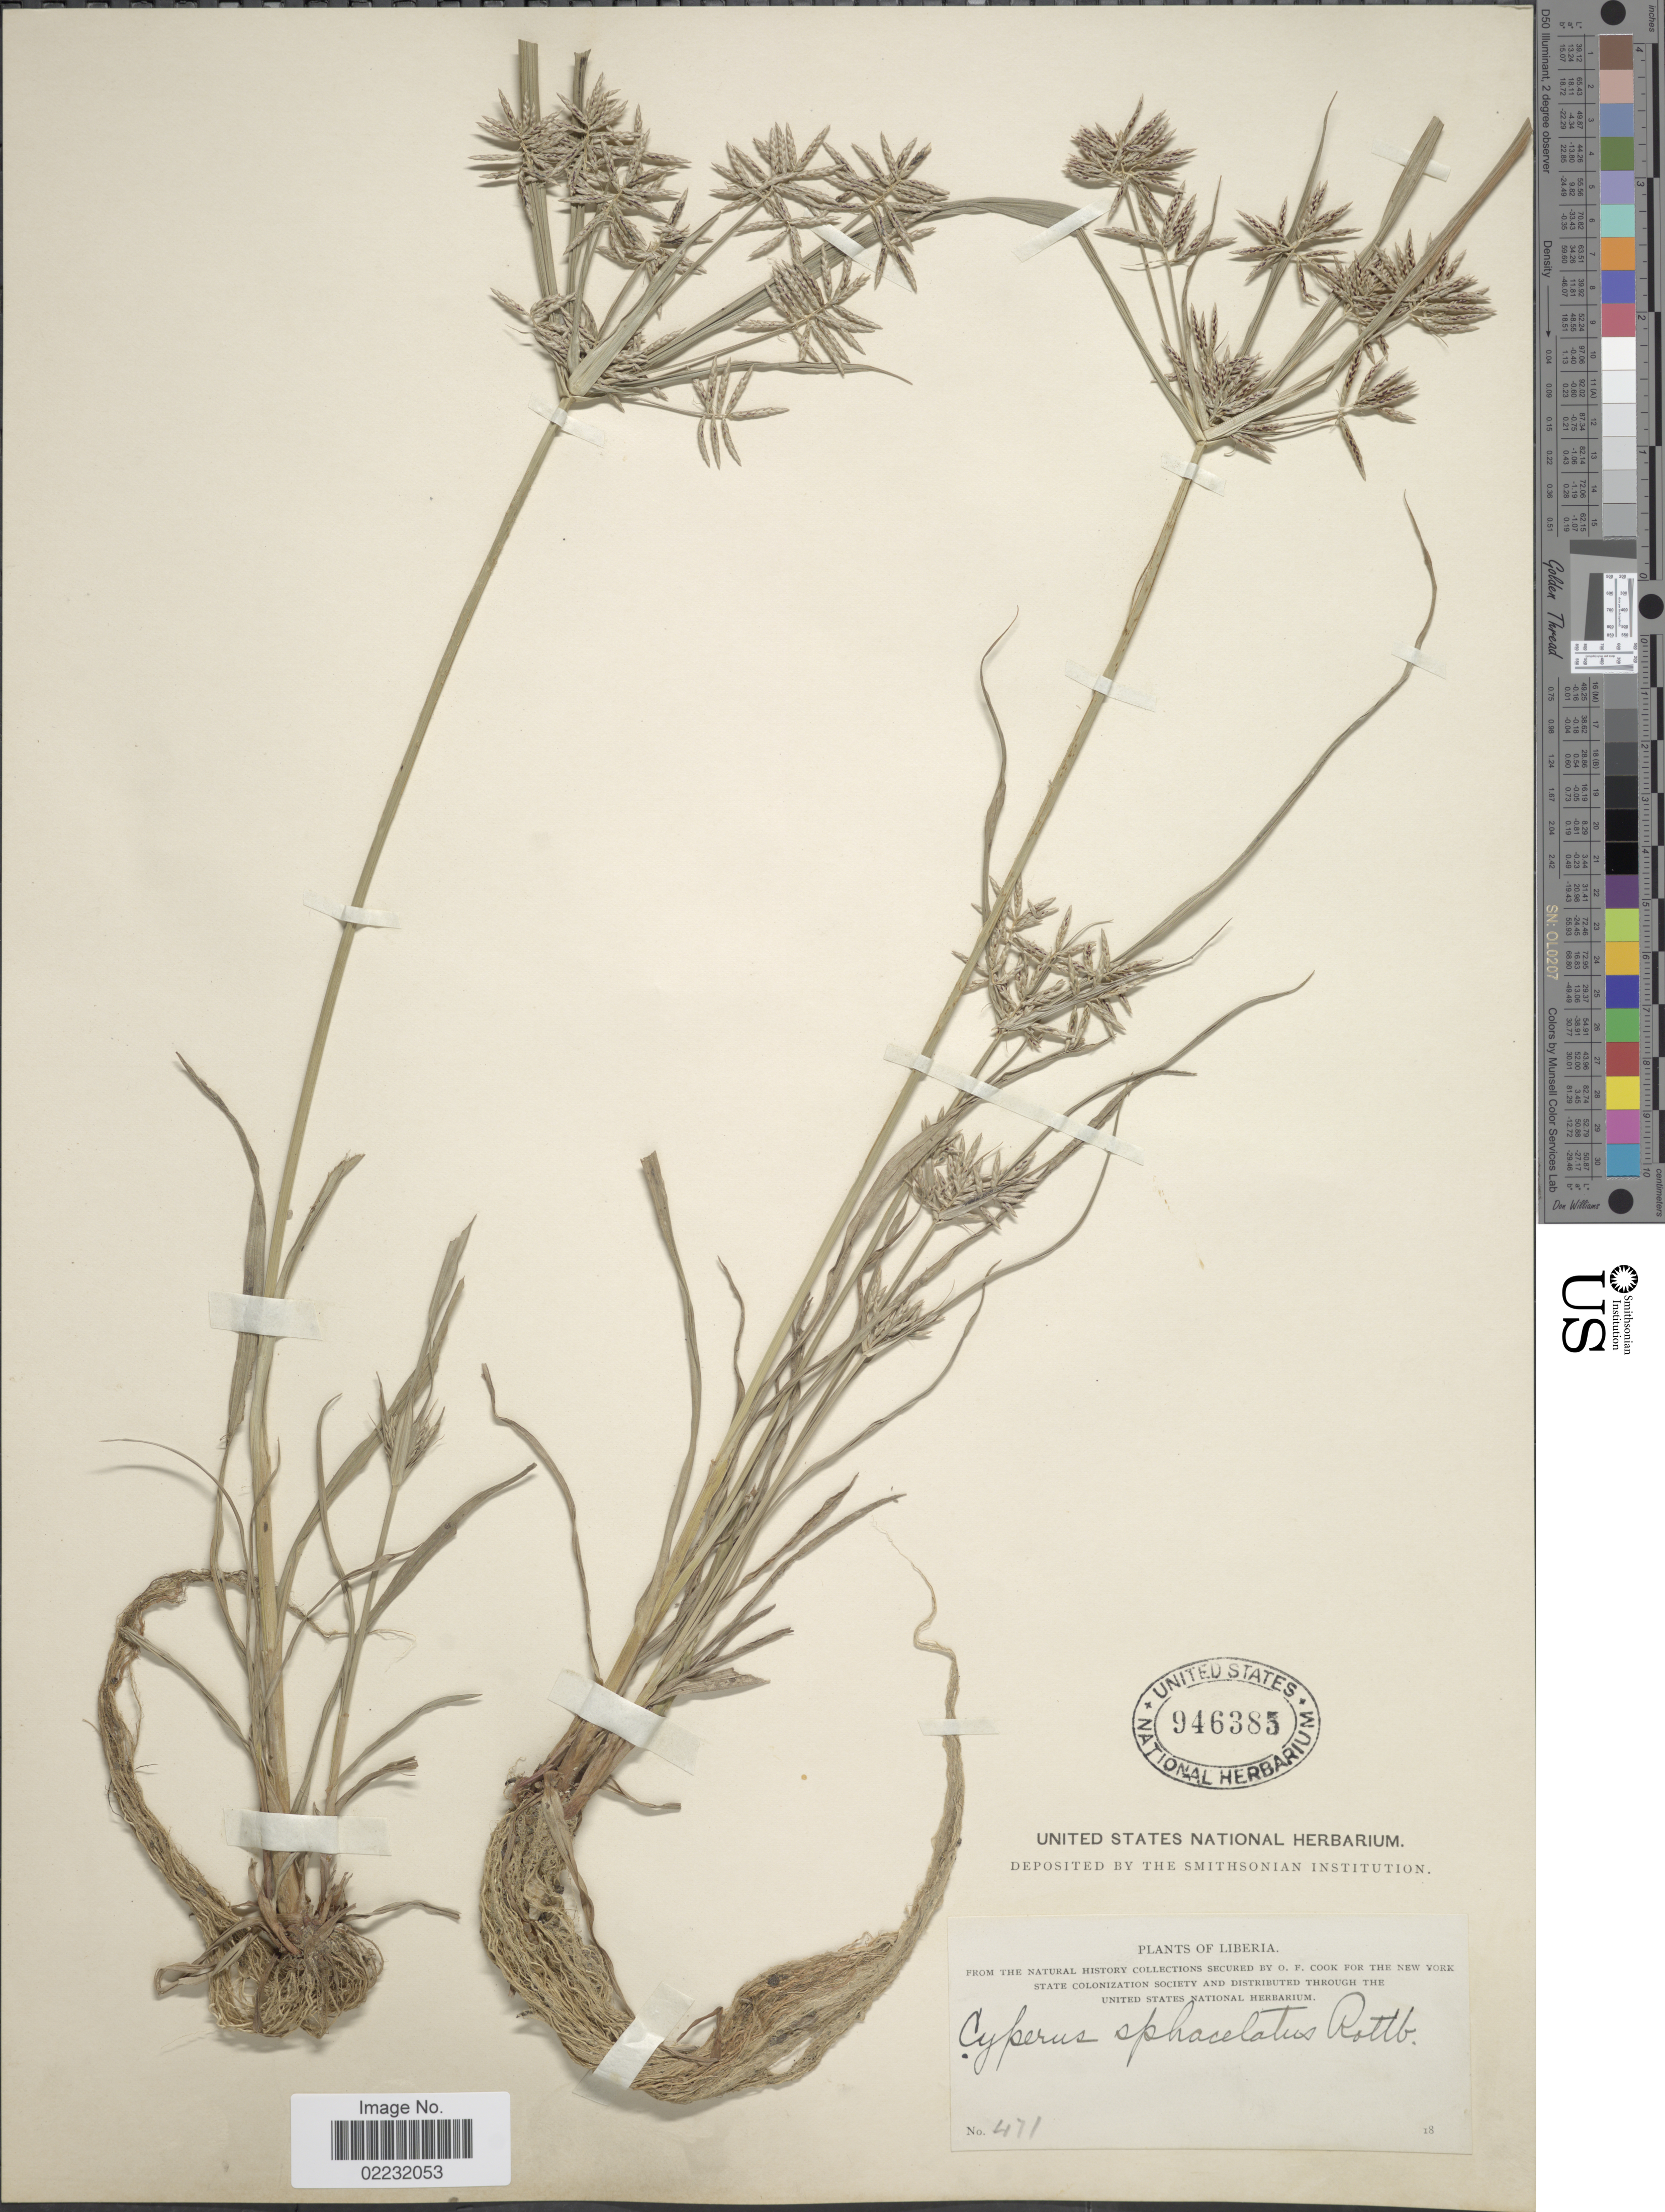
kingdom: Plantae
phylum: Tracheophyta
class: Liliopsida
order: Poales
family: Cyperaceae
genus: Cyperus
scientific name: Cyperus sphacelatus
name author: Rottb.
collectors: O. F. Cook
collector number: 471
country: Liberia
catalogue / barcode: US 946385